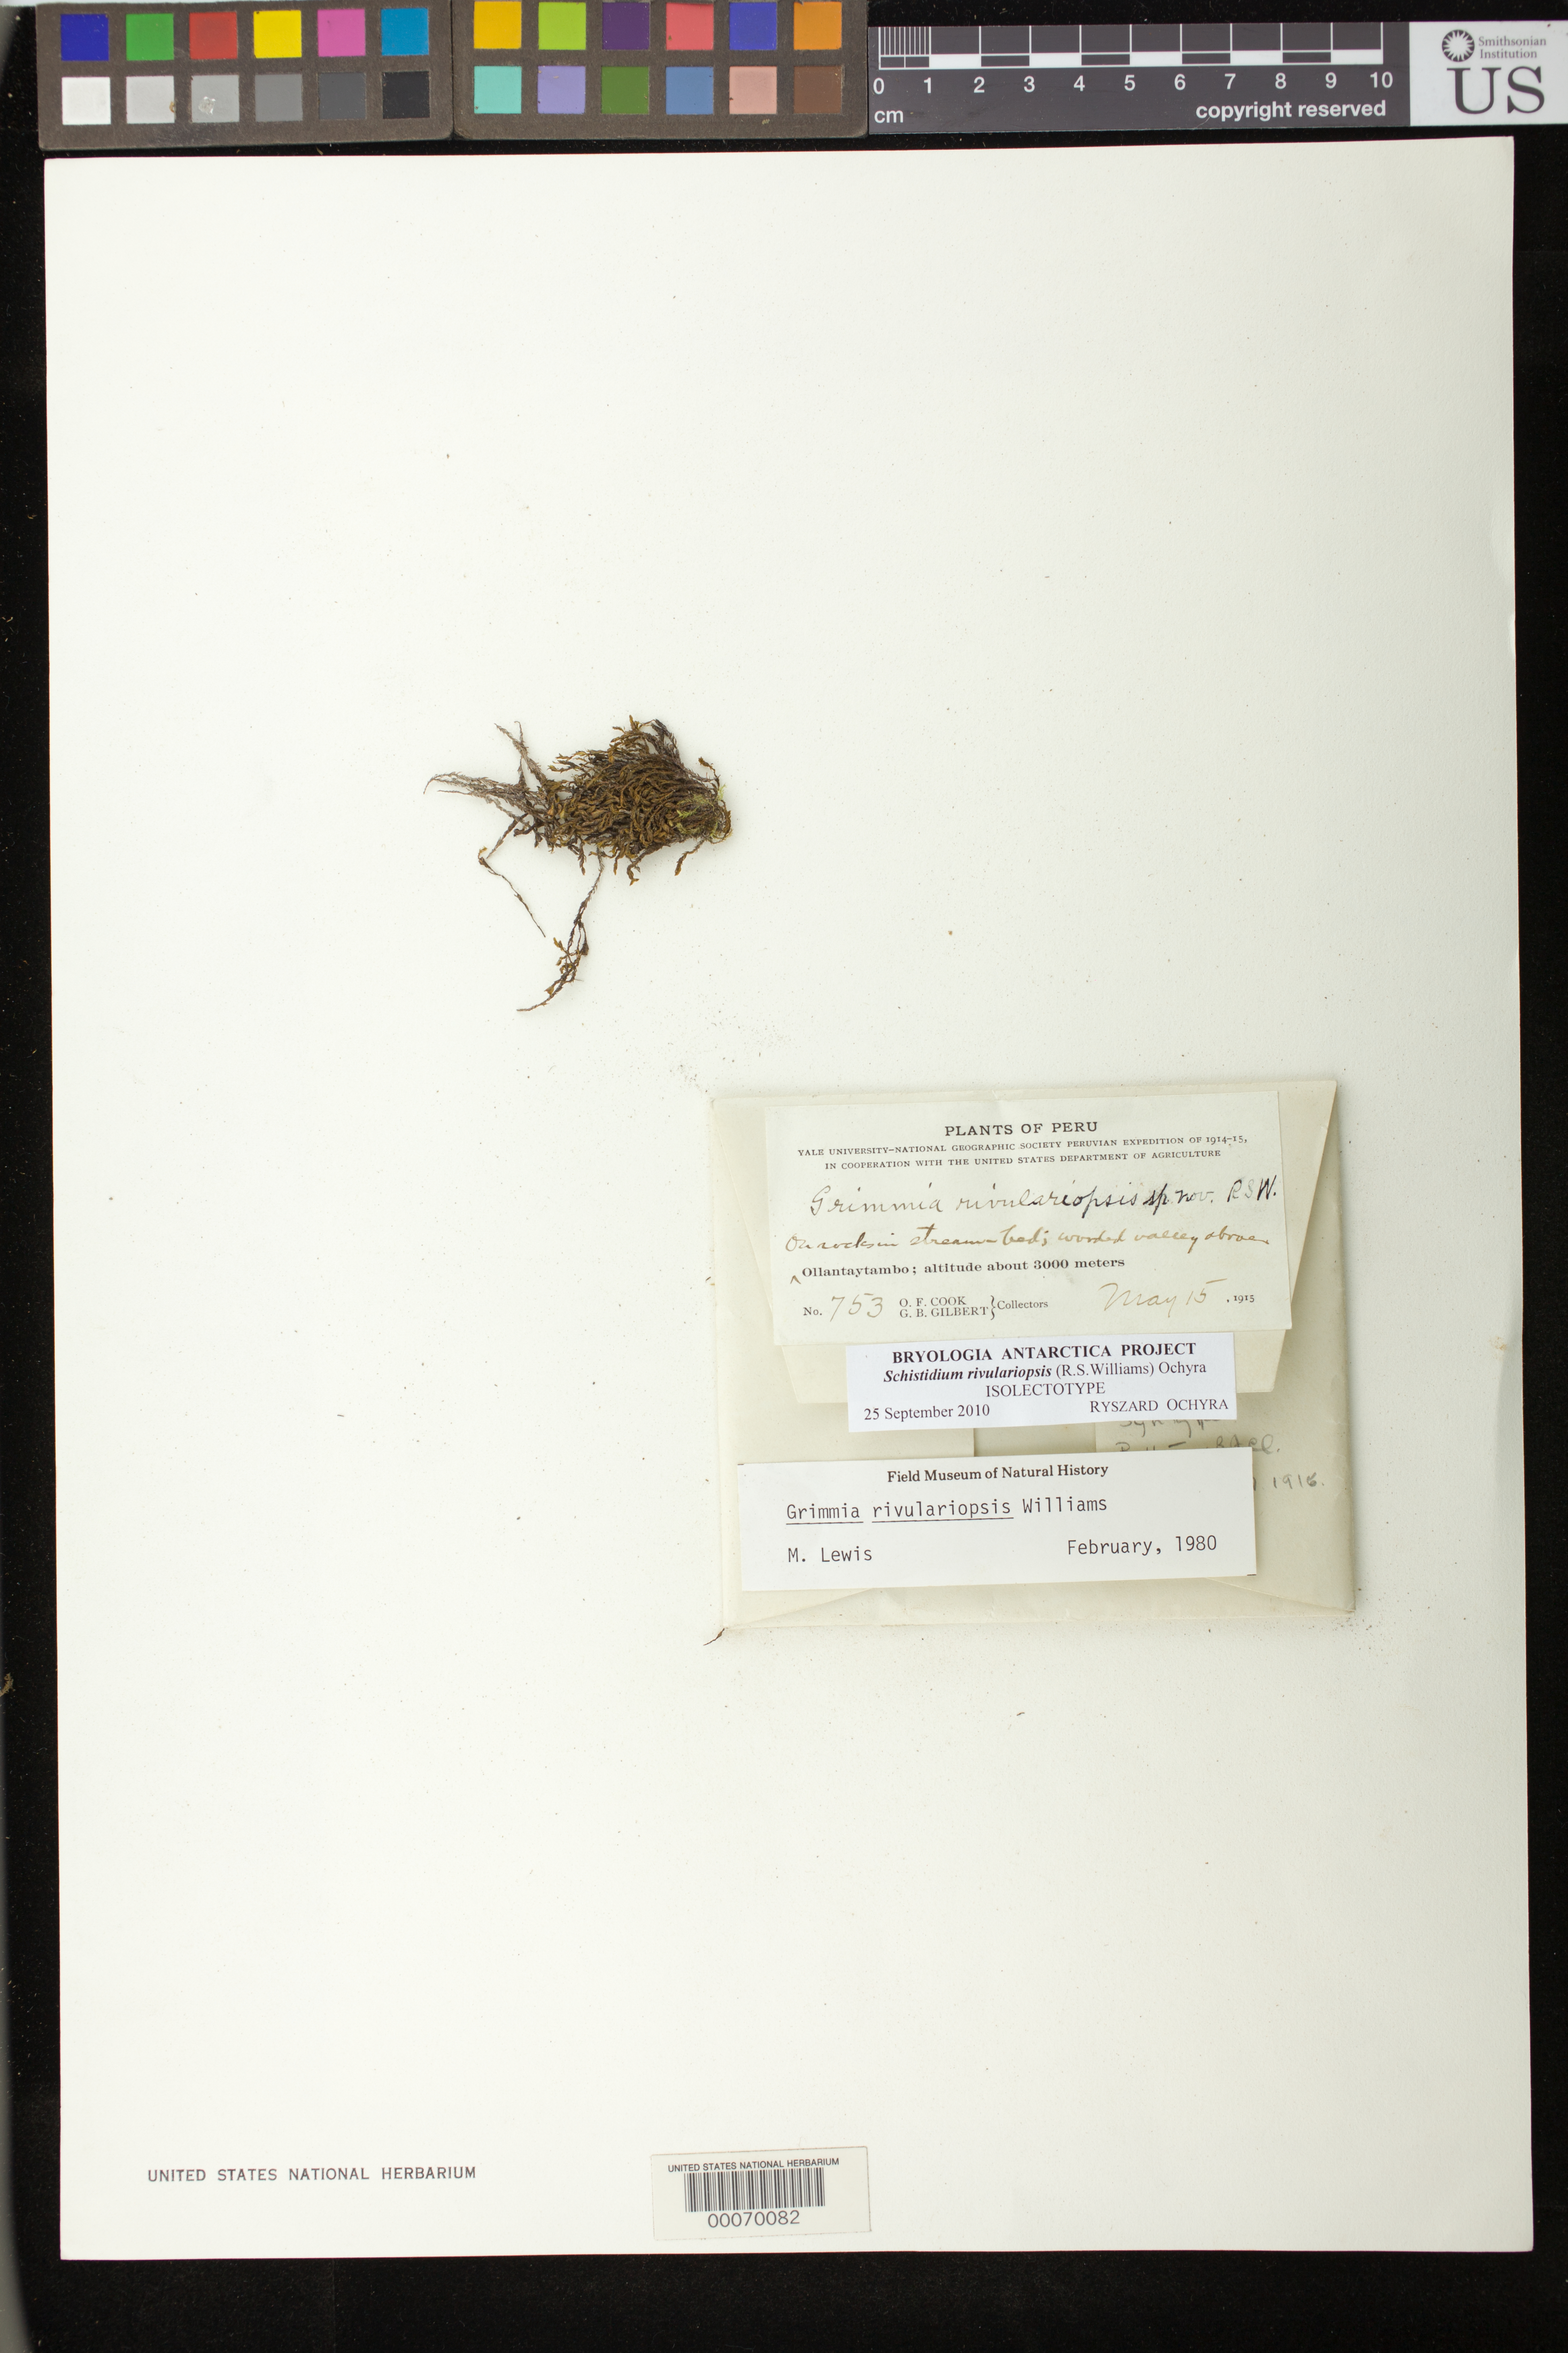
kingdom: Plantae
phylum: Bryophyta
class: Bryopsida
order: Grimmiales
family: Grimmiaceae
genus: Grimmia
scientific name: Grimmia rivulariopsis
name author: R.S. Williams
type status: Isolectotype; Syntype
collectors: O. F. Cook & G. B. Gilbert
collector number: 753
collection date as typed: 15 May 1915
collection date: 1915-05-15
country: Peru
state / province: Cusco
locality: Ollantaytambo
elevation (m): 3000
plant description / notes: Grimmia rivulariopsis R.S. Williams is based on two syntype collections, one of which (Cook & Gilbert 561) was later (2011) designated as the type of a second species, Schistidium deguchianum Ochyra & Bednarek-Ochyra.